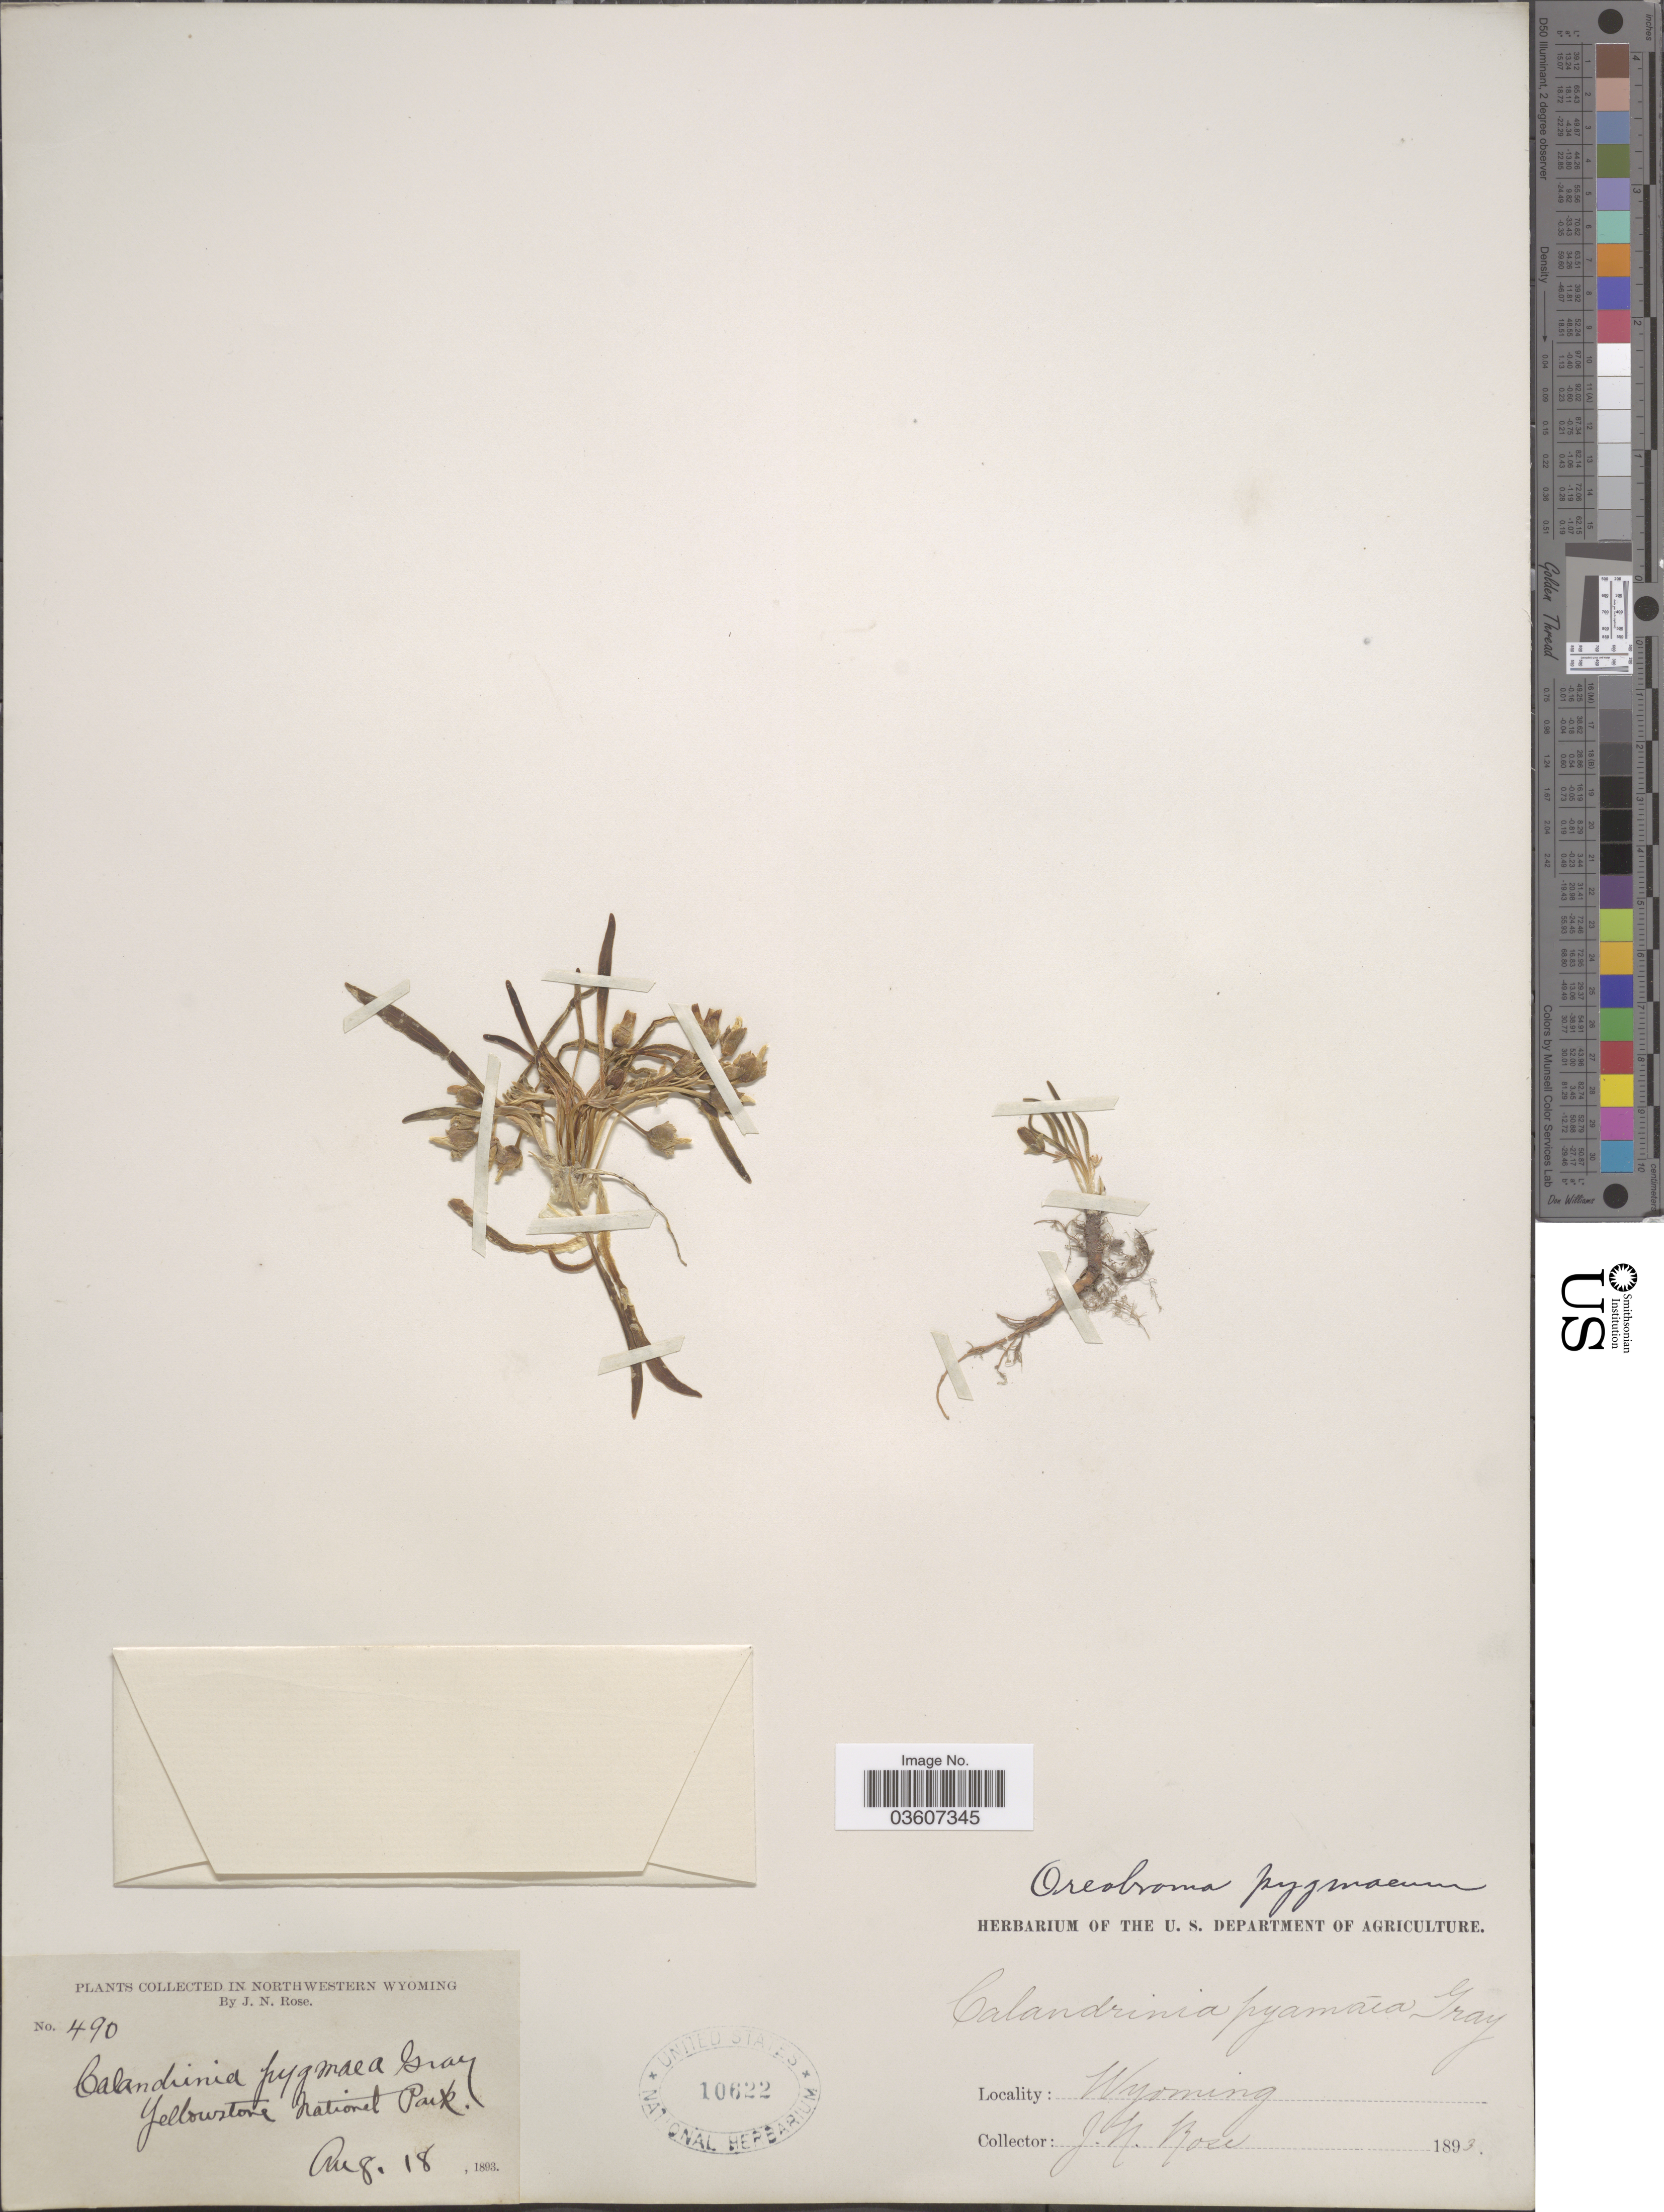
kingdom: Plantae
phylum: Tracheophyta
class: Magnoliopsida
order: Caryophyllales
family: Montiaceae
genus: Lewisia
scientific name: Lewisia pygmaea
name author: (A. Gray) B.L. Rob.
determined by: Strong, Mark T., (BOT), Smithsonian Institution - National Museum of Natural History (UNITED STATES)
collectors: J. N. Rose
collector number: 490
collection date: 1893-08-18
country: United States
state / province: Wyoming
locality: Northwestern Wyoming. Yellowstone National Park.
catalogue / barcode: US 10622